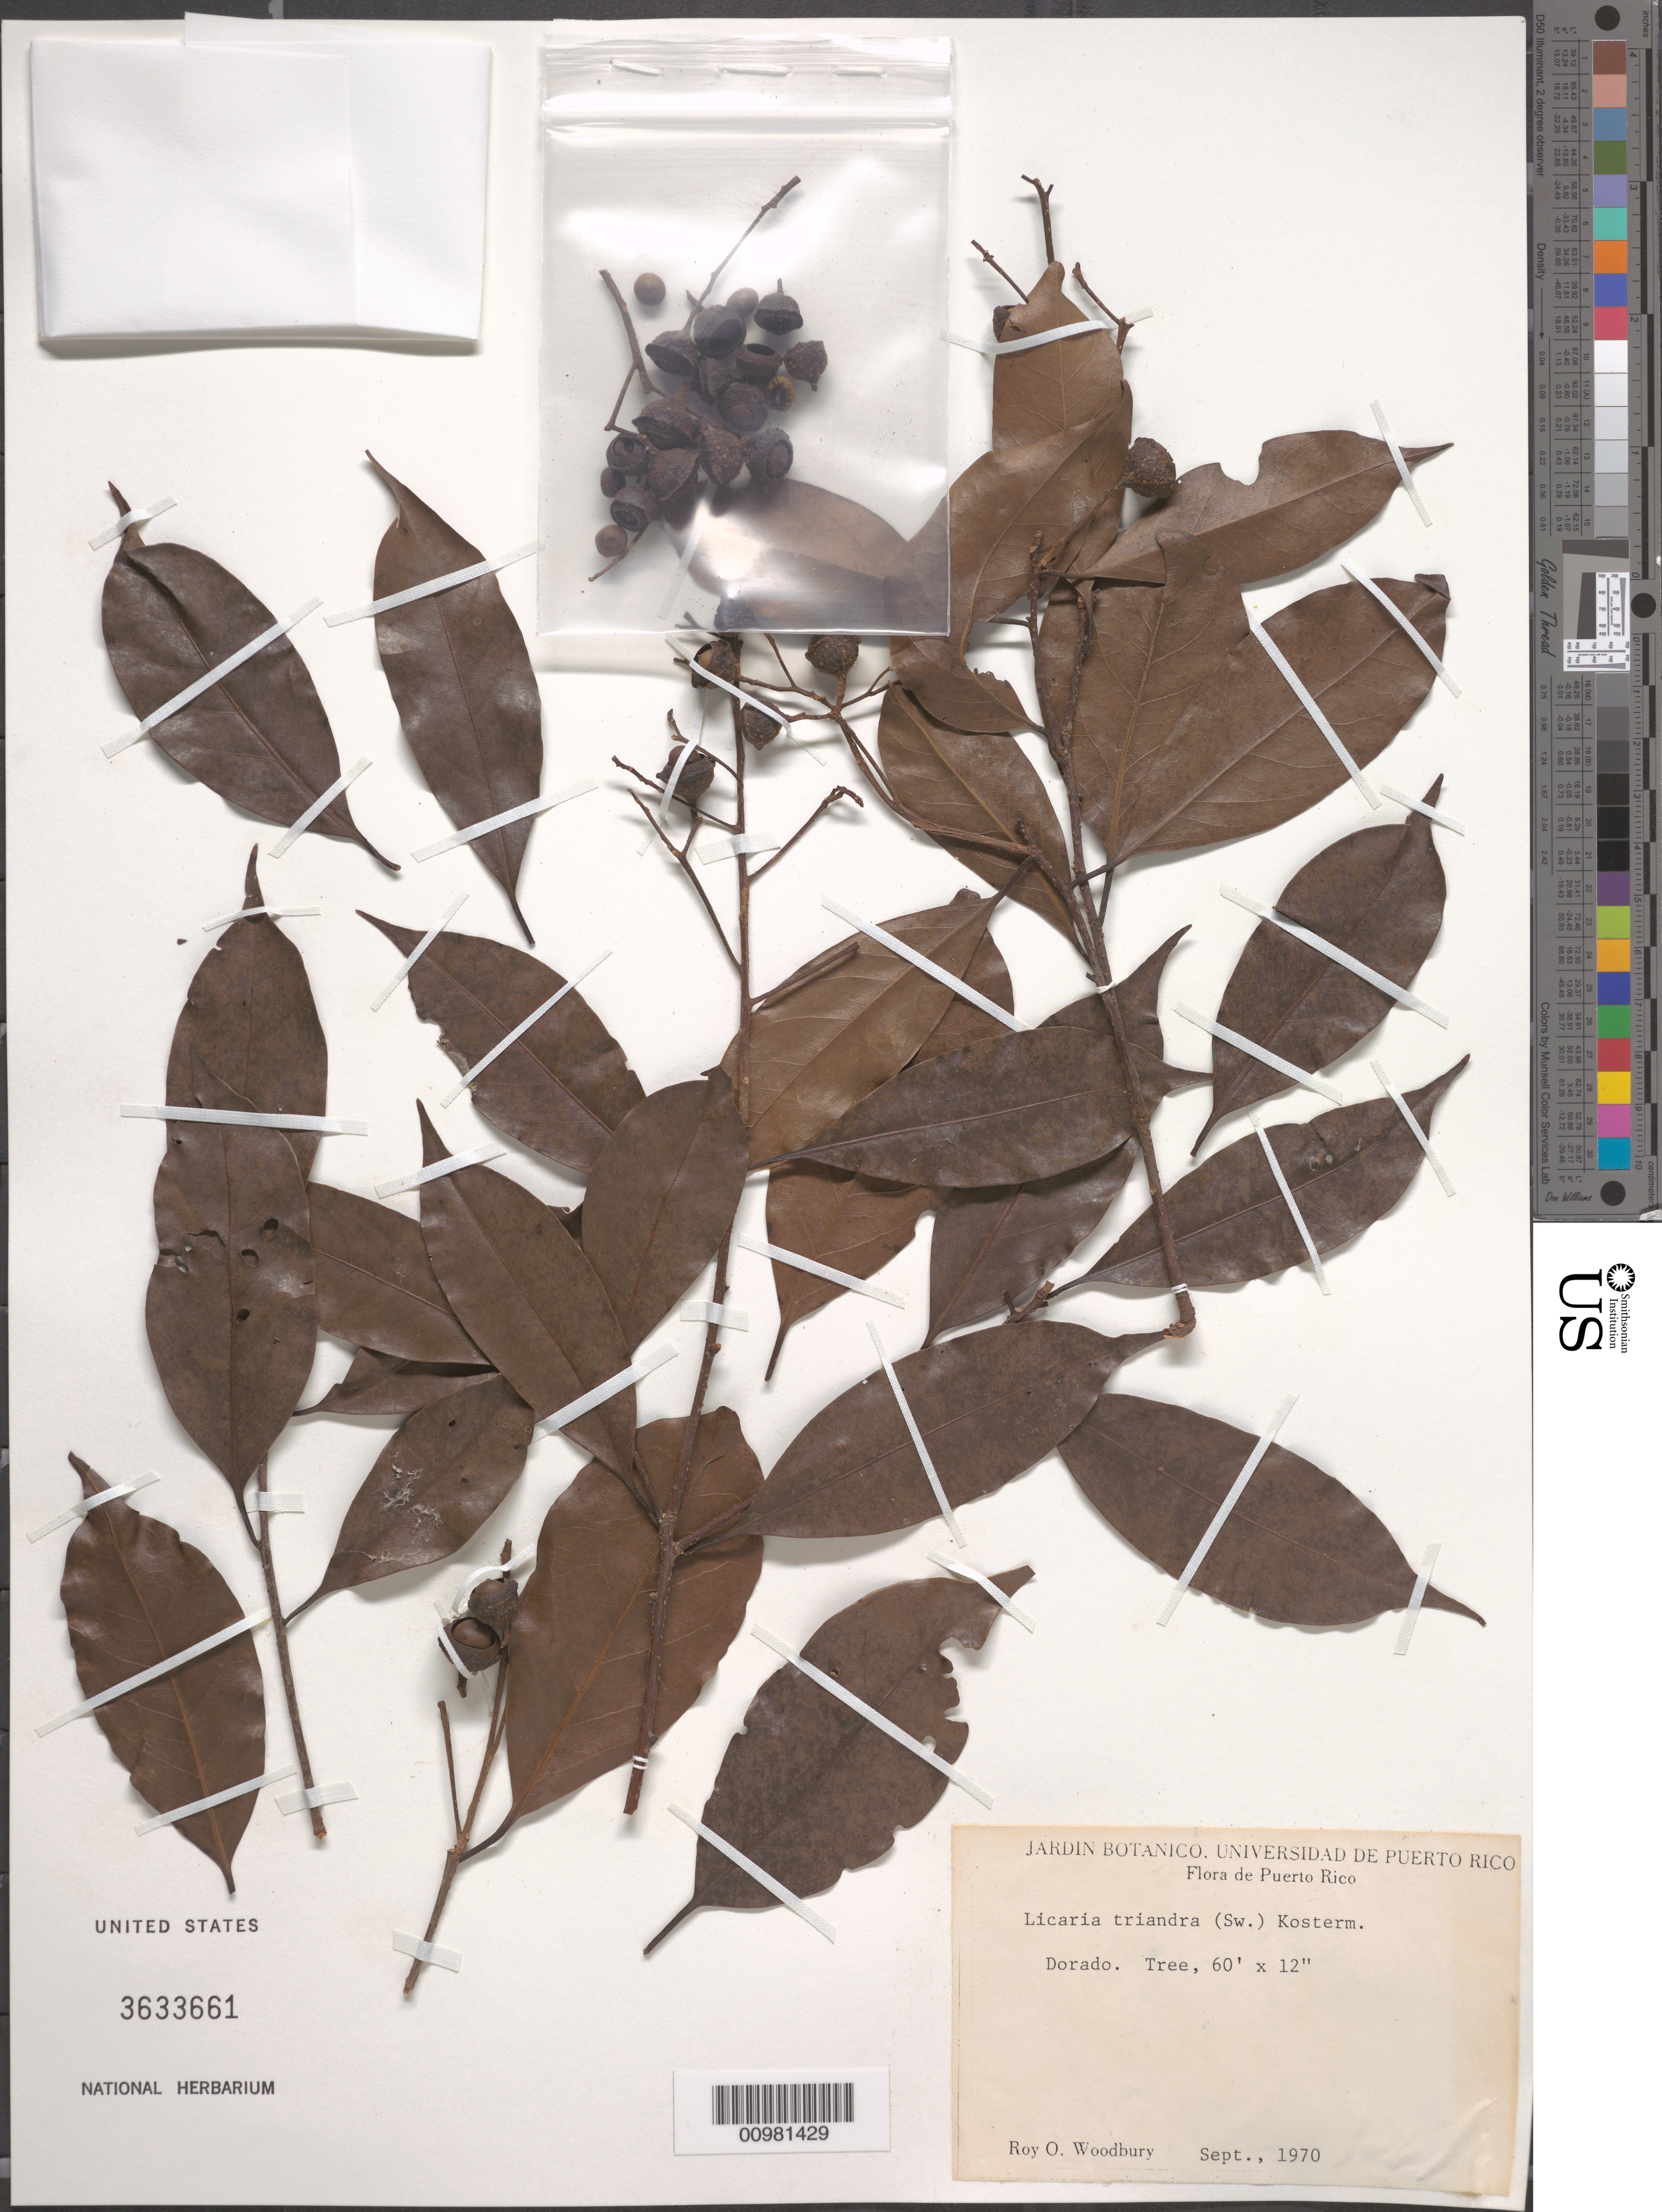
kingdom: Plantae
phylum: Tracheophyta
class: Magnoliopsida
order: Laurales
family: Lauraceae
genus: Licaria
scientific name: Licaria triandra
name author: (Sw.) Kosterm.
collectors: R. O. Woodbury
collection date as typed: Sep 1970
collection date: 1970-09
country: Puerto Rico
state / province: Dorado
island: Puerto Rico I.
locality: Dorado.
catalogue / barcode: US 3633661